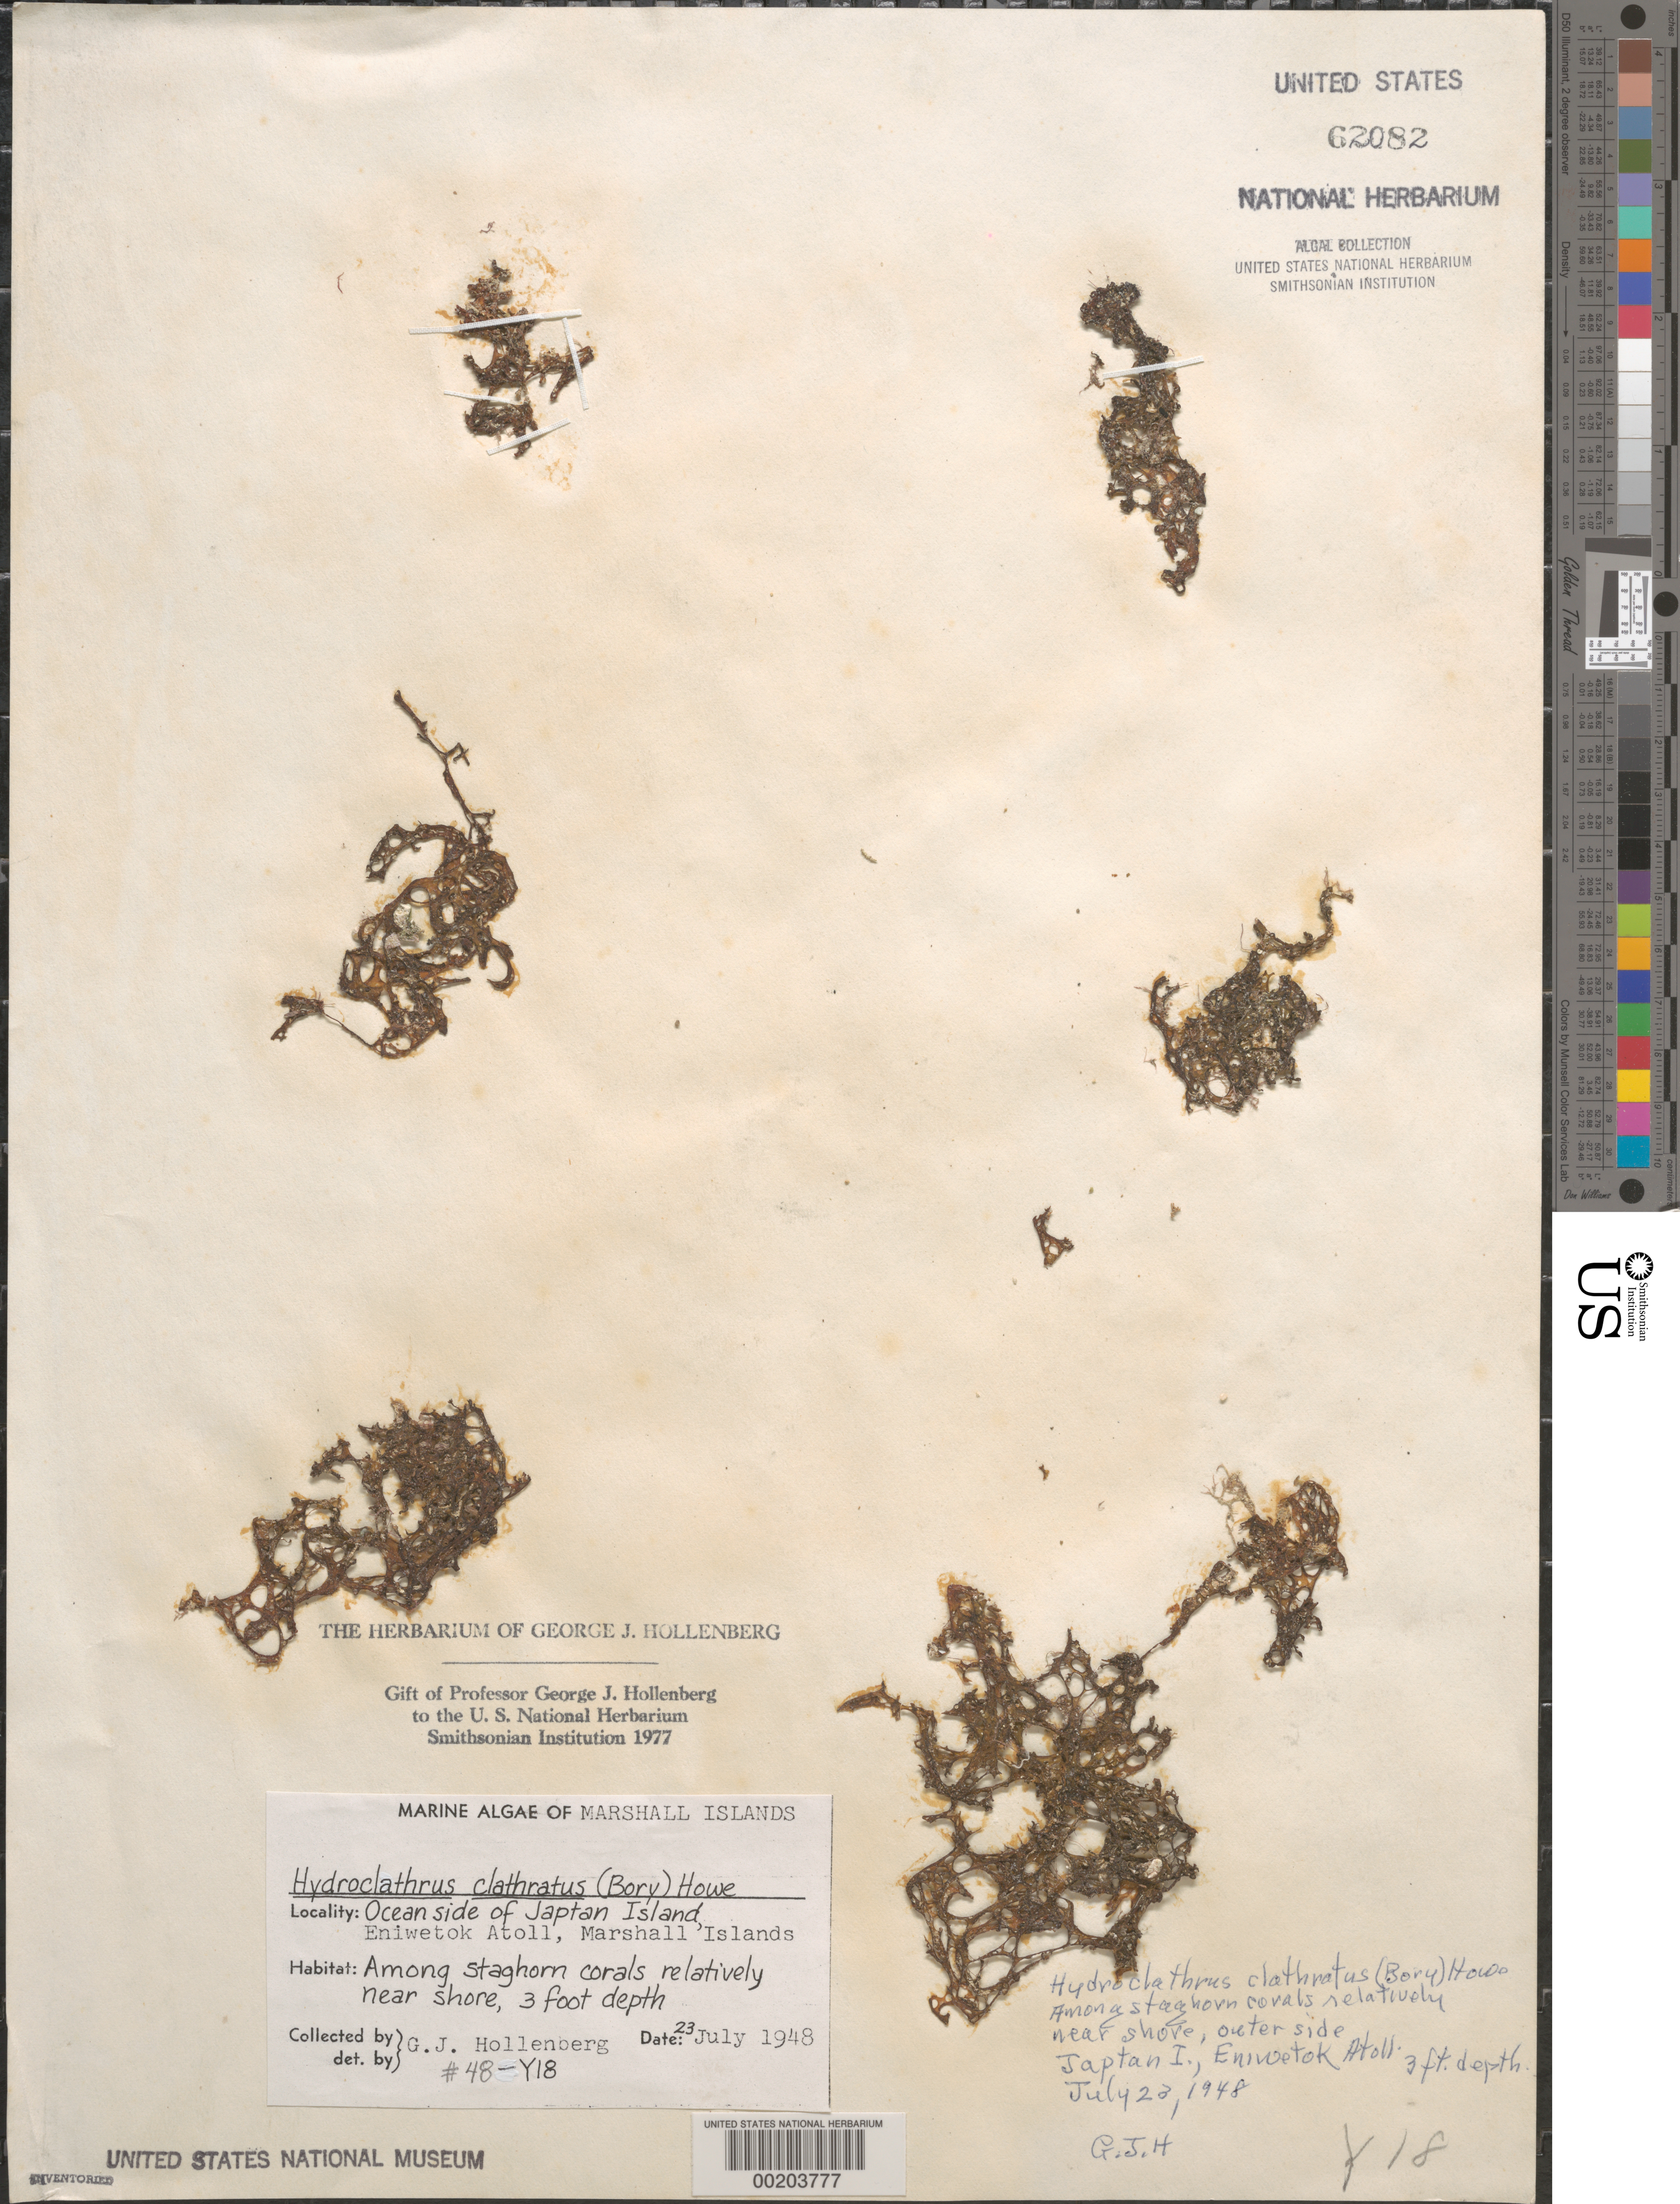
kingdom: Chromista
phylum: Ochrophyta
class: Phaeophyceae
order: Scytosiphonales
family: Scytosiphonaceae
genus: Hydroclathrus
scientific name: Hydroclathrus clathratus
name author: (C. Agardh) M. Howe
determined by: Hollenberg, George J.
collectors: G. Hollenberg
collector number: GJH 48-y18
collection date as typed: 23 Jul 1948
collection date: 1948-07-23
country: Marshall Islands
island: Enewetak [Eniwetok] Atoll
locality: Japtan Islet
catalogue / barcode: US 62082